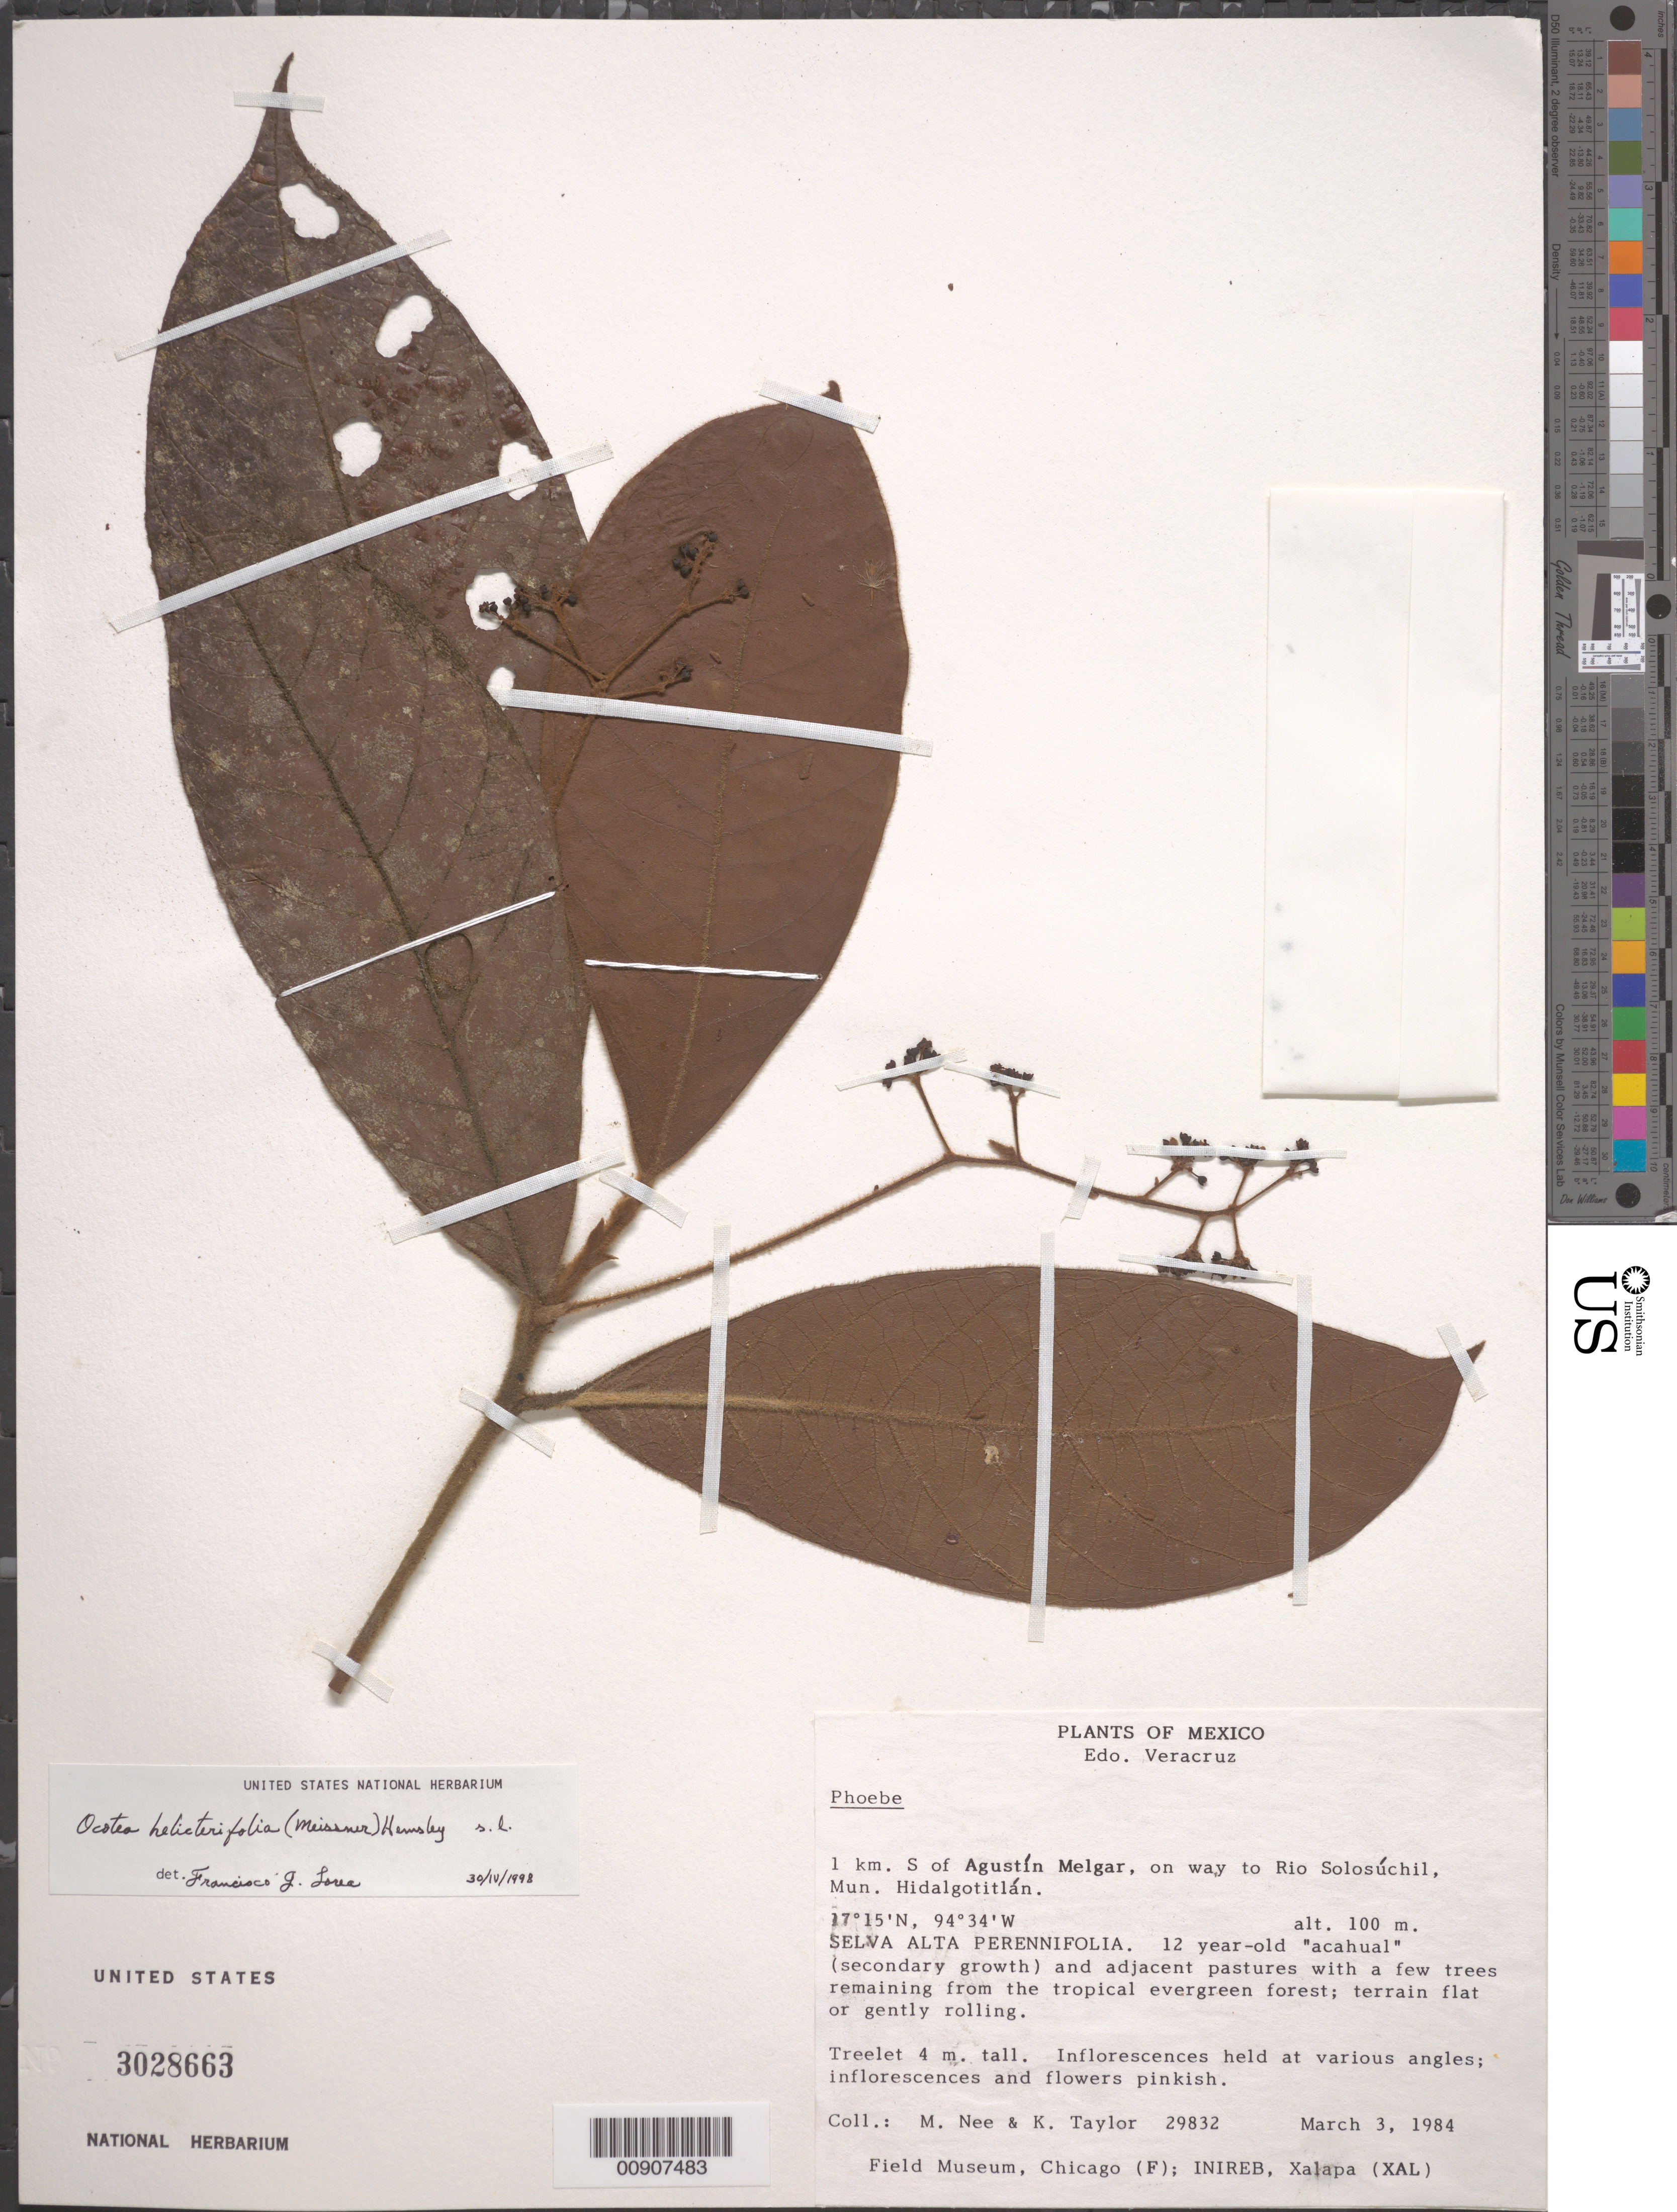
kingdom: Plantae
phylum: Tracheophyta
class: Magnoliopsida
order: Laurales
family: Lauraceae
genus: Ocotea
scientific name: Ocotea helicterifolia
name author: (Meisn.) Hemsl.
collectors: M. Nee & K. Taylor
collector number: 29832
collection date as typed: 03 Mar 1984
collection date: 1984-03-03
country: Mexico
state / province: Veracruz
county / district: Hidalgotitlán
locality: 1 km. S of Agustín Melgar, on way to Río Solosúchil, Mun. Hidalgotitlán, Veracruz.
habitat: Selva alta perennifolia. 12 year-old "acahual" (secondary growth) and adjacent pastures with a few trees remaining from the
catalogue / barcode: US 3028663